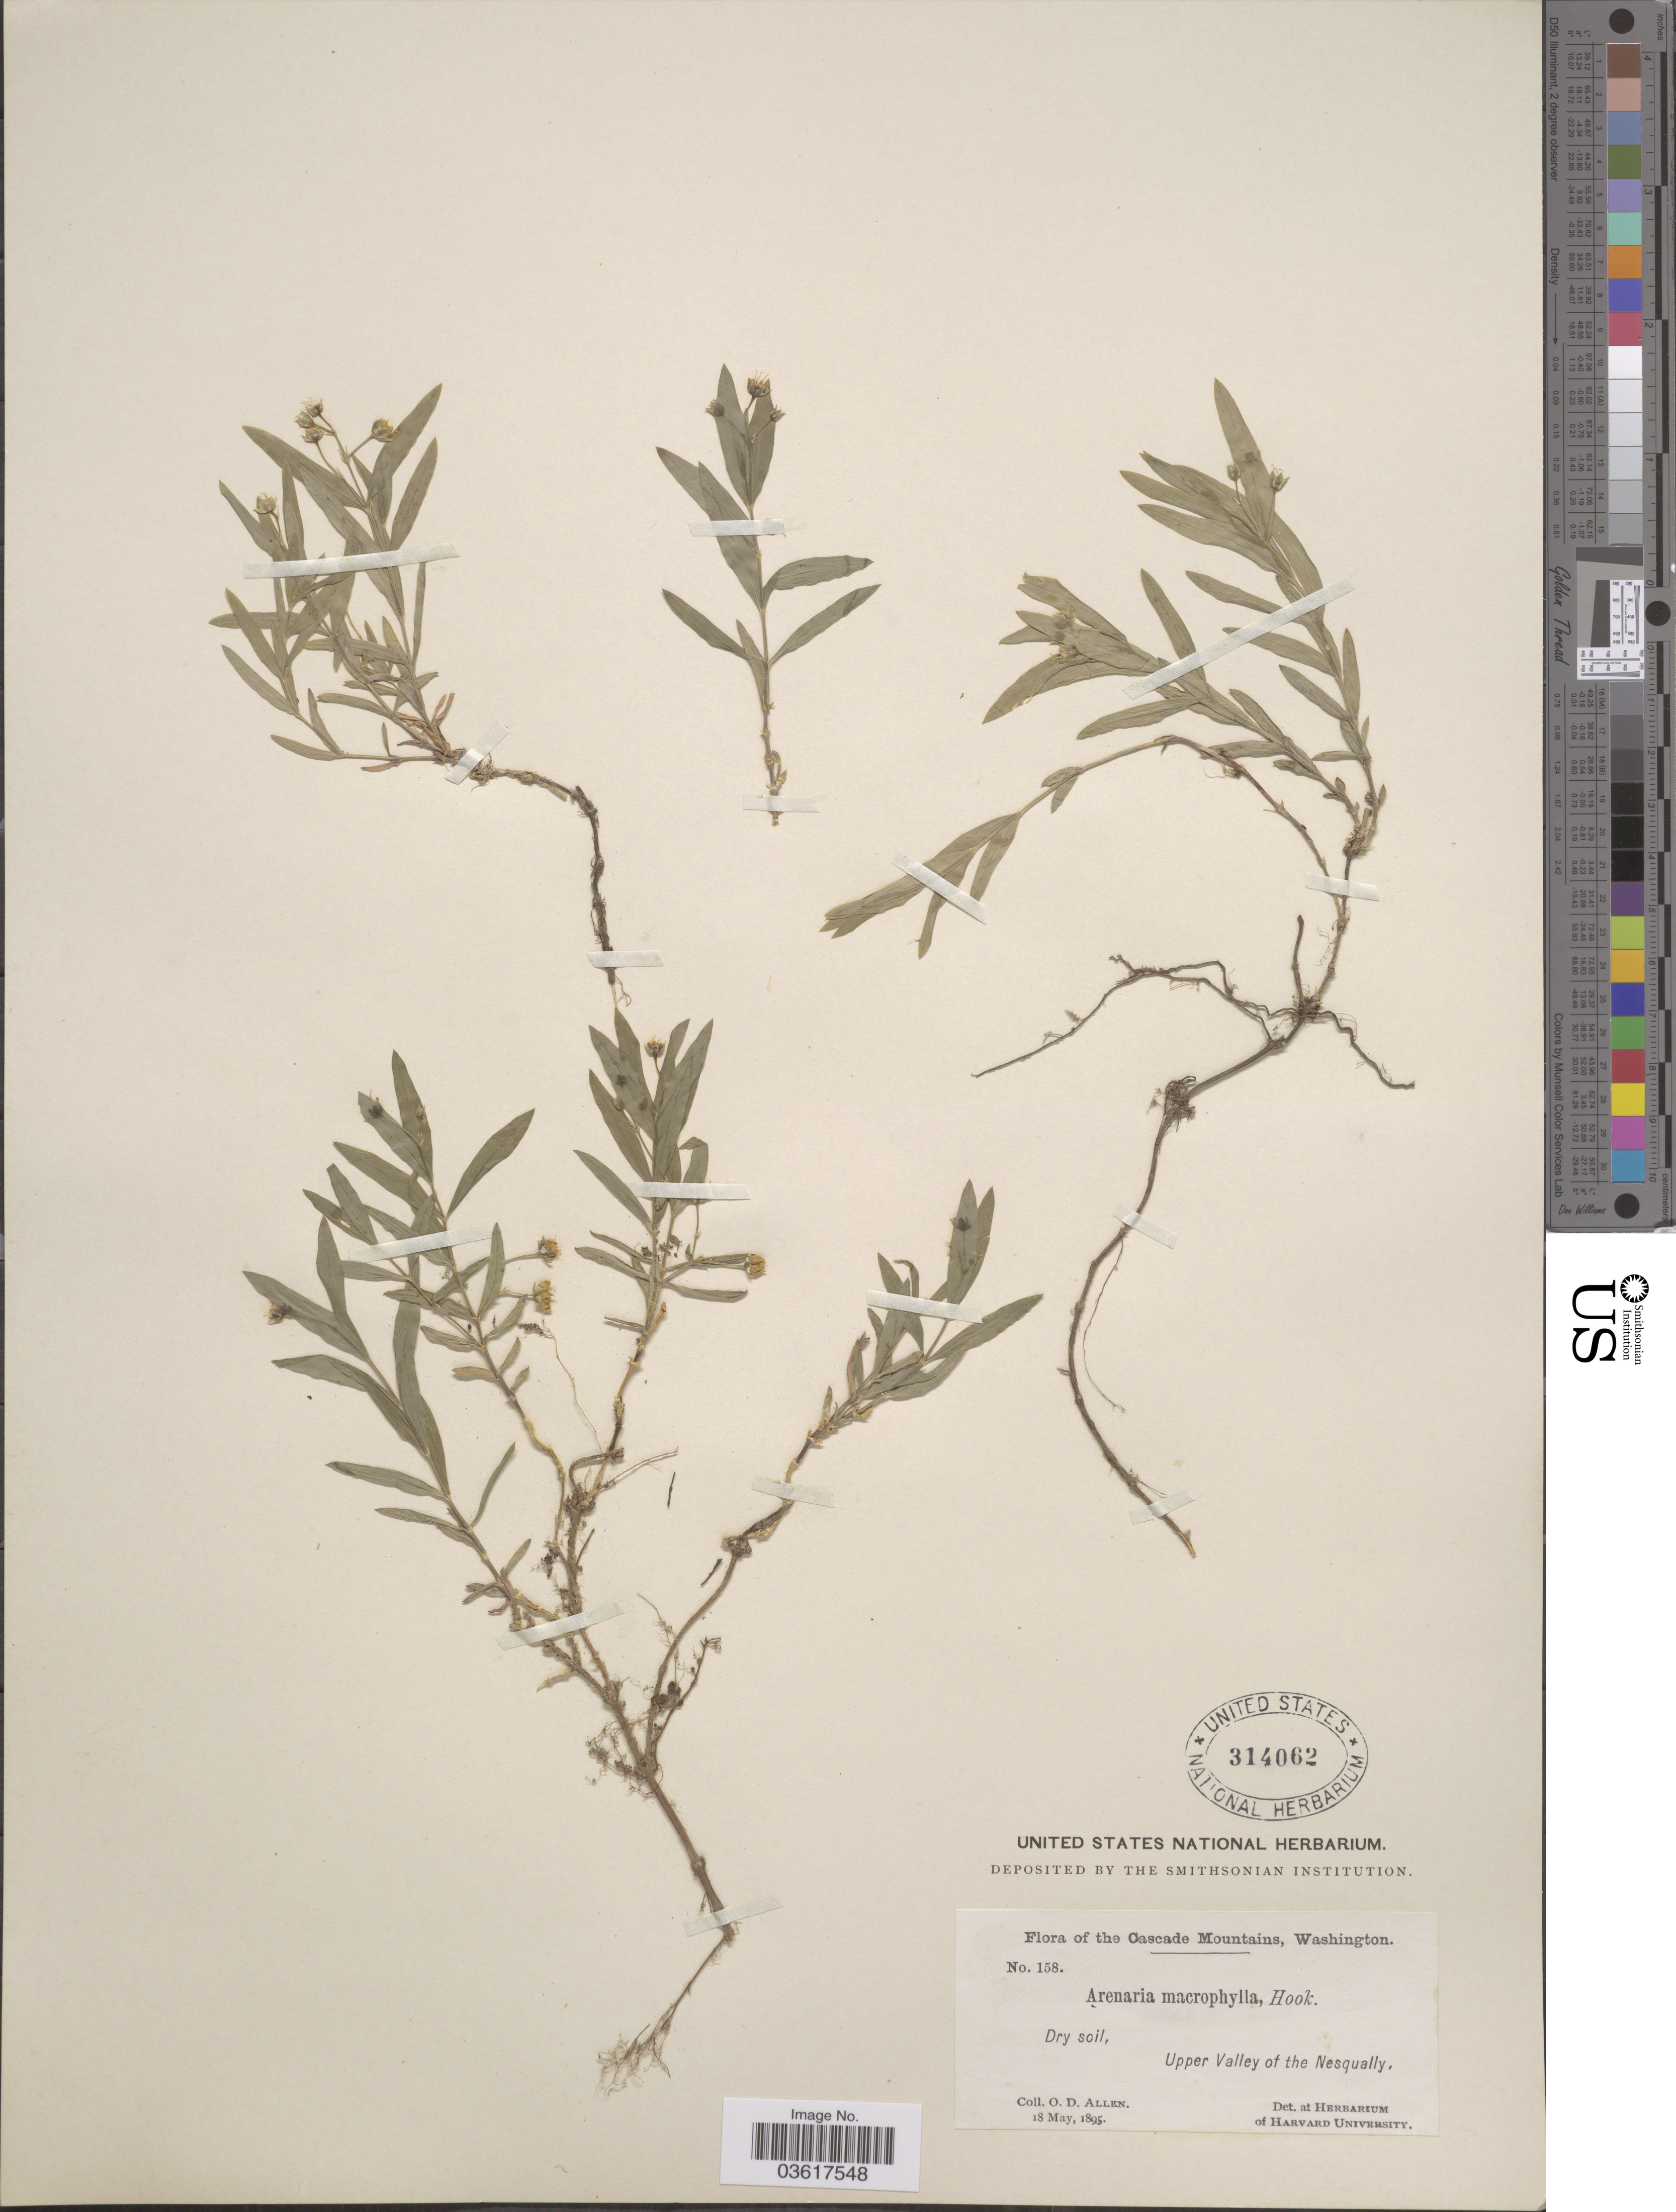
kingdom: Plantae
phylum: Tracheophyta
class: Magnoliopsida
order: Caryophyllales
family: Caryophyllaceae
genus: Moehringia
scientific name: Moehringia macrophylla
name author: (Hook.) Fenzl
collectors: O. D. Allen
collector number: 158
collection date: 1895-05-18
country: United States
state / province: Washington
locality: The Cascade Mountains. Upper Valley of the Nesqually.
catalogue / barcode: US 314062